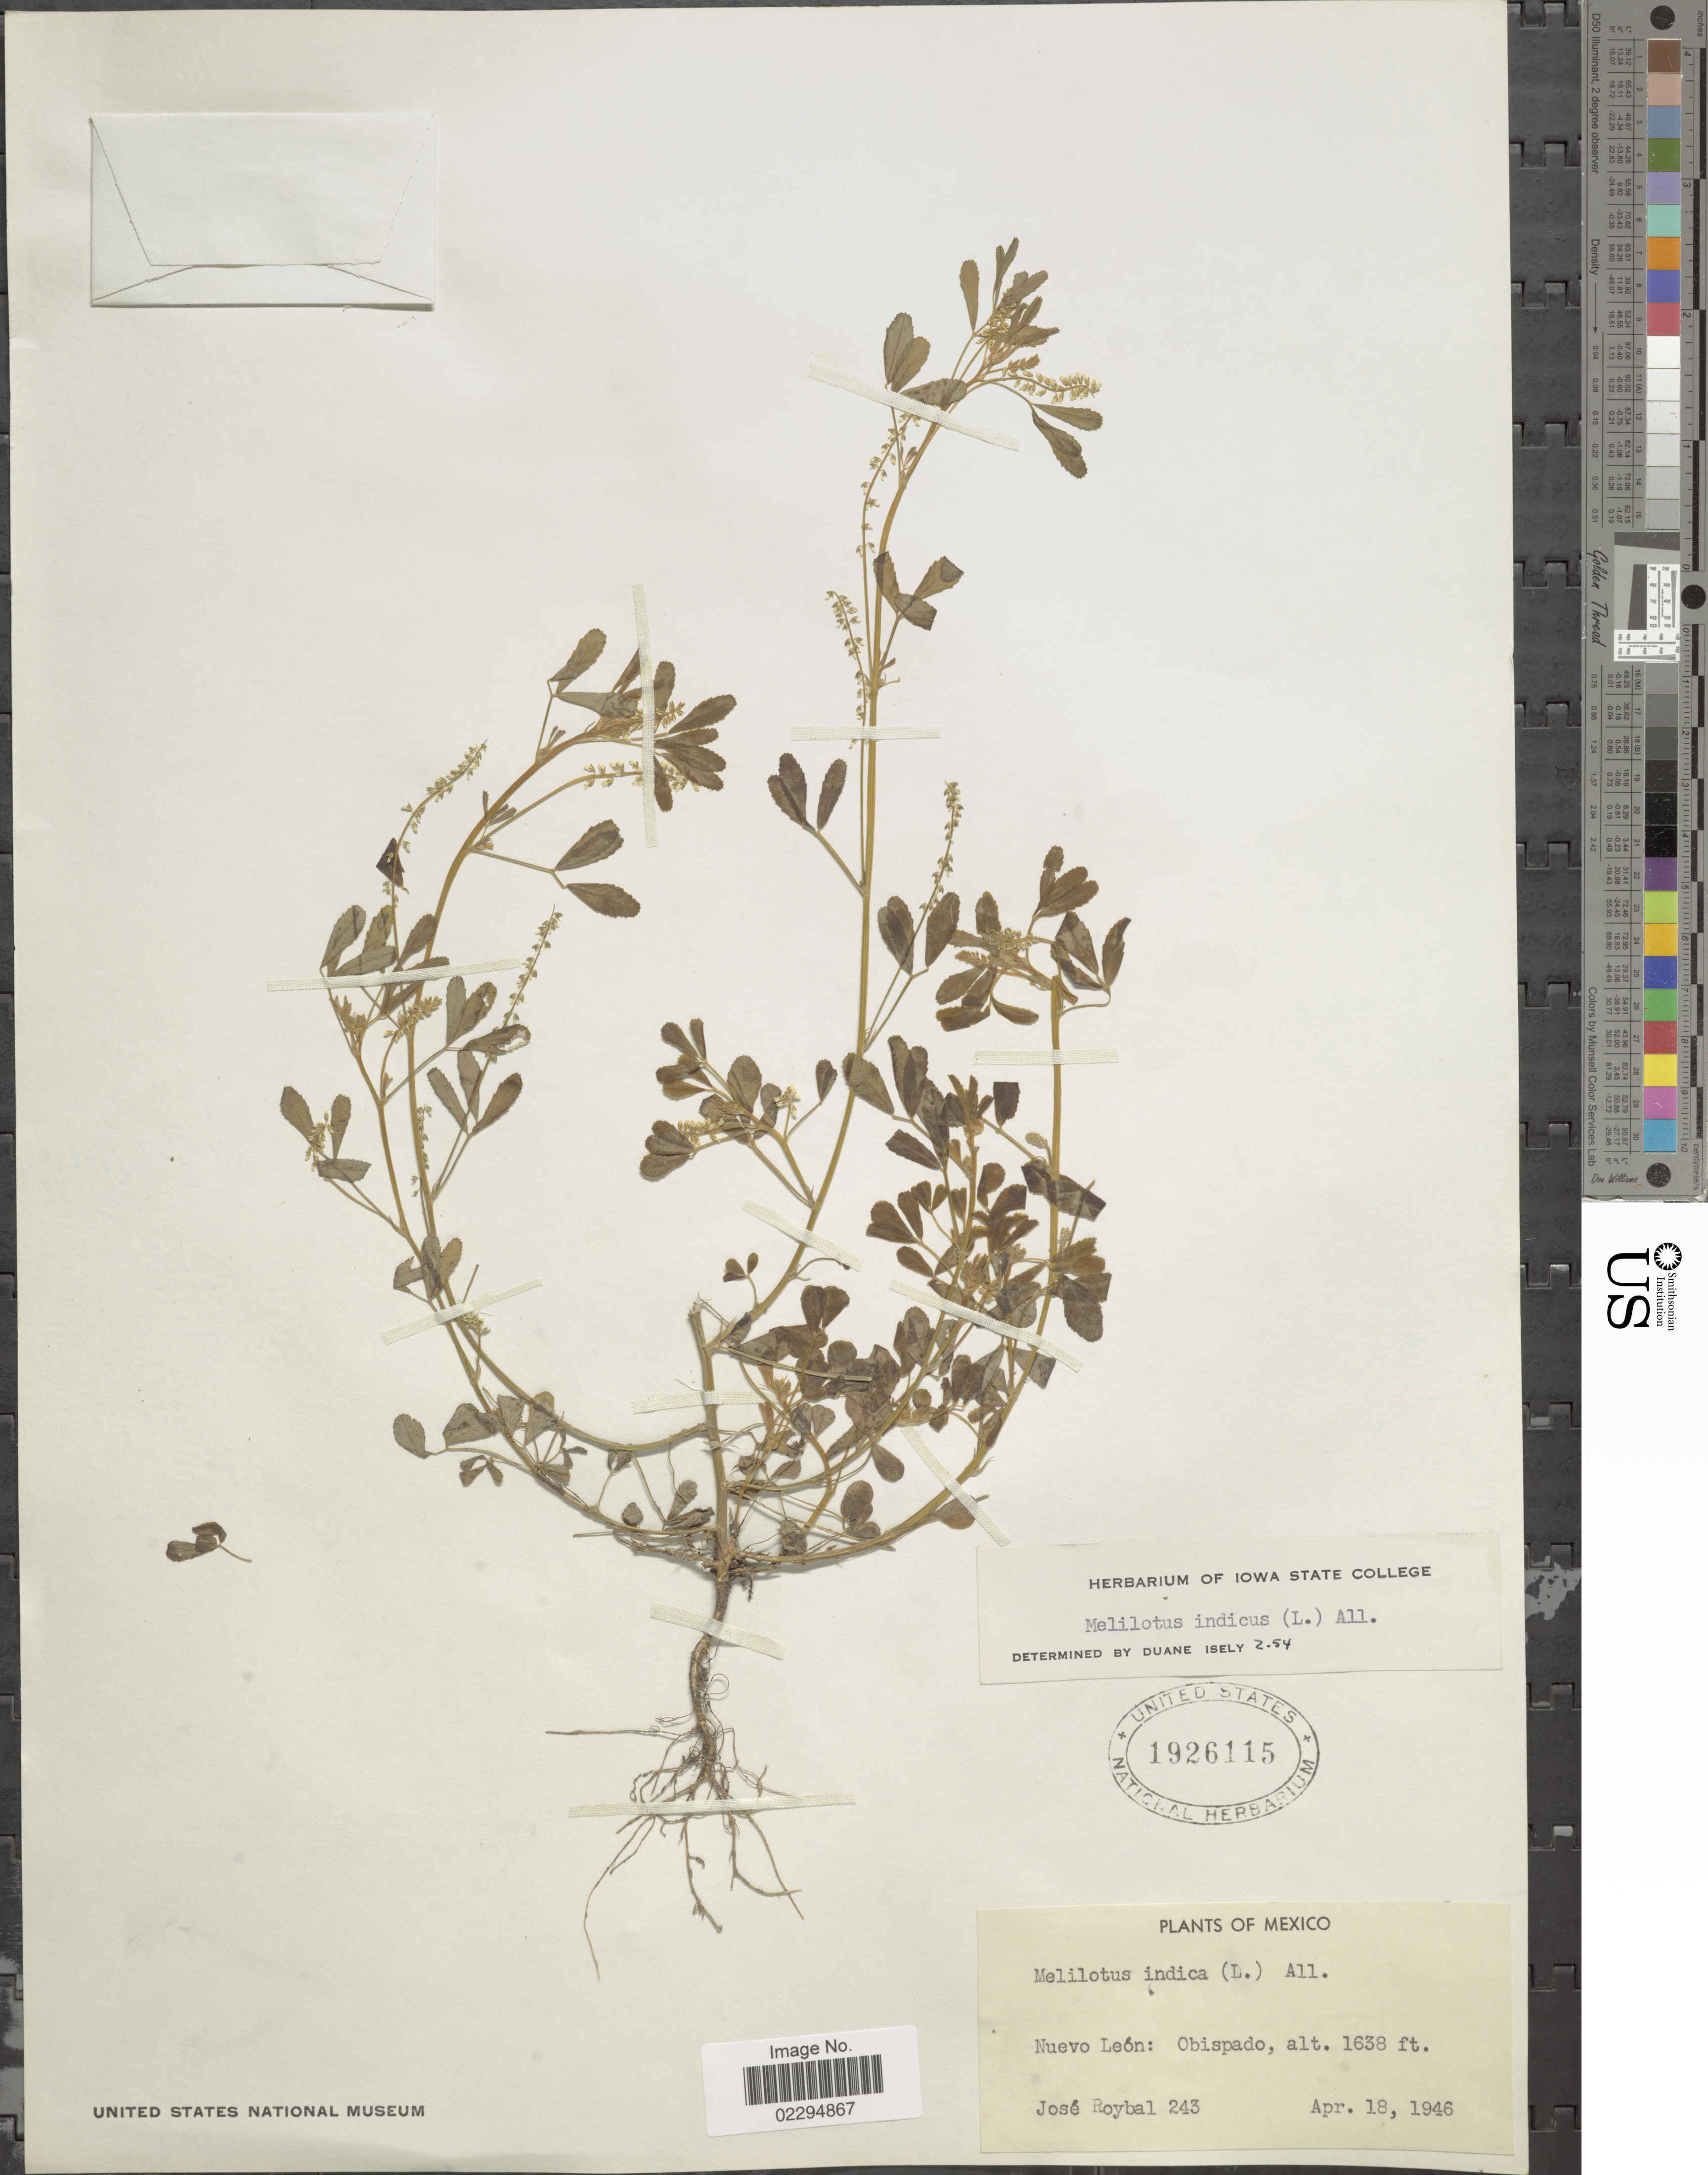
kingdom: Plantae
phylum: Tracheophyta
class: Magnoliopsida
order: Fabales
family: Fabaceae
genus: Melilotus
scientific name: Melilotus indicus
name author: (L.) All.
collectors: J. Roybal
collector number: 243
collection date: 1946-04-18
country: Mexico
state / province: Nuevo León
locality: Obispado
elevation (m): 499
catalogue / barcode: US 1926115